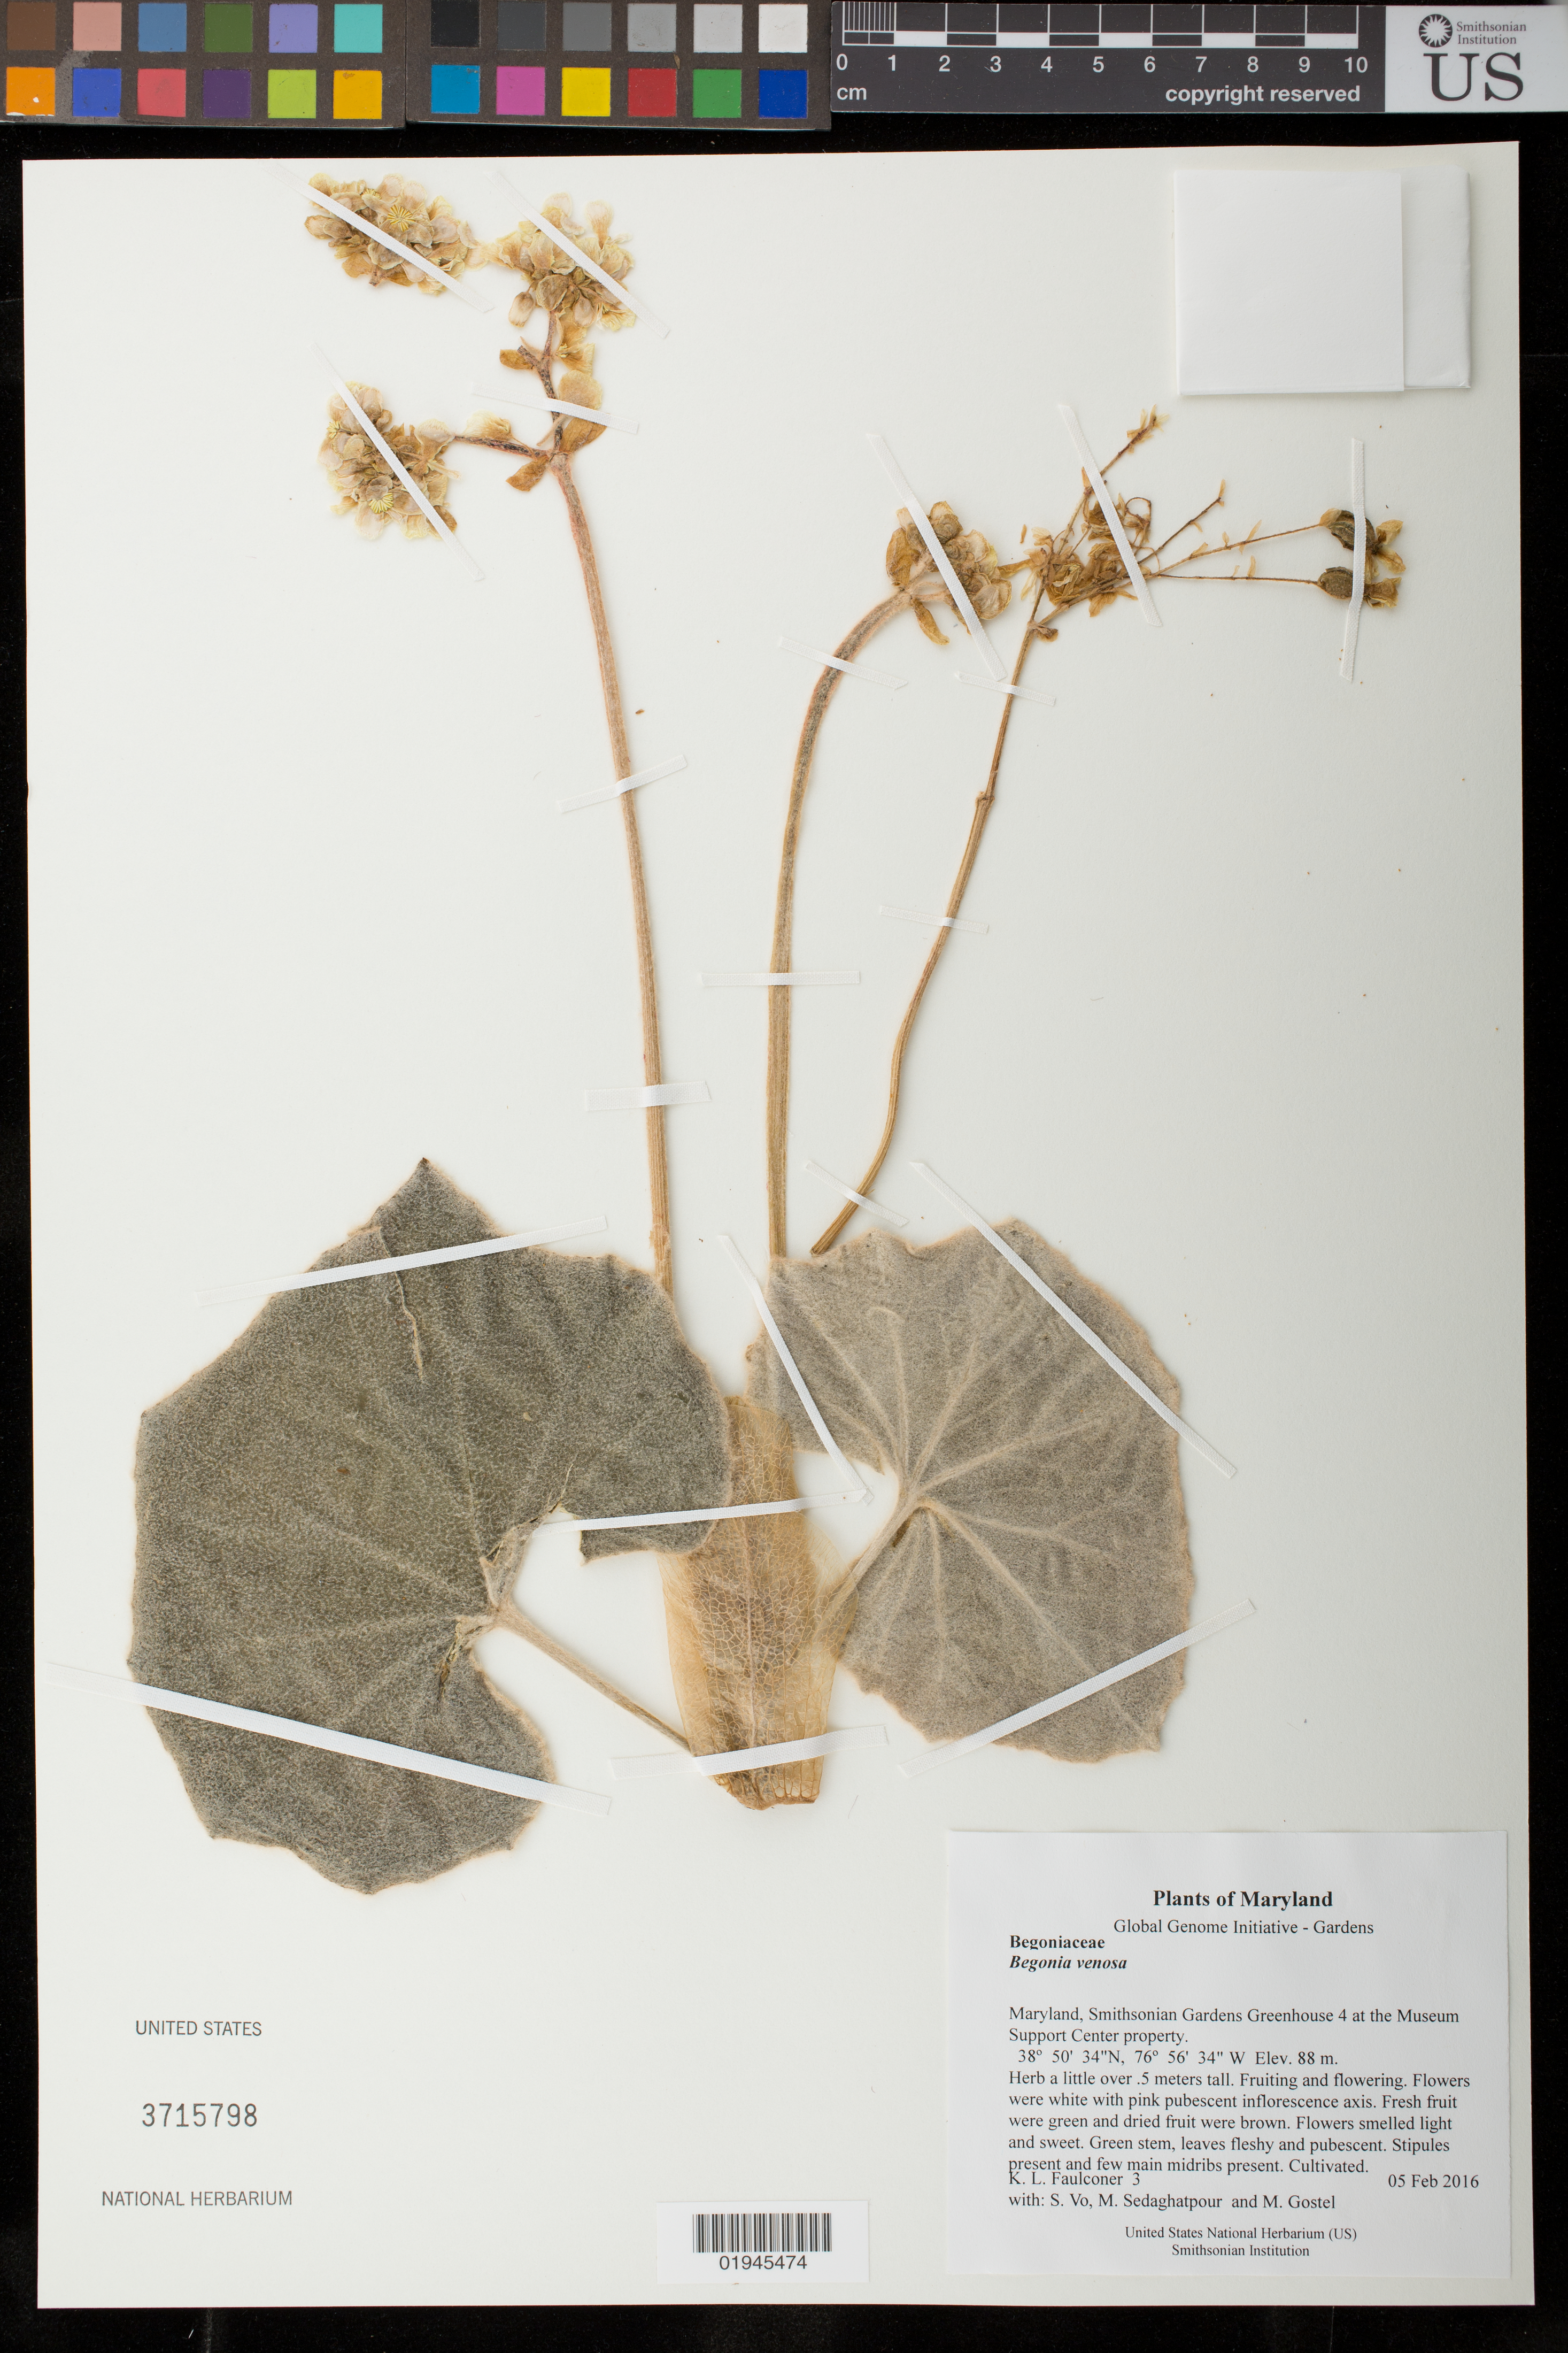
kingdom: Plantae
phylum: Tracheophyta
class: Magnoliopsida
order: Cucurbitales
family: Begoniaceae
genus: Begonia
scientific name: Begonia venosa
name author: Skan ex Hook. f.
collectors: K. L. Faulconer, S. Vo, M. Sedaghatpour & M. R. Gostel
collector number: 3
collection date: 2016-02-05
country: United States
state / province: Maryland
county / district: Prince George's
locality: Smithsonian Gardens Greenhouse 4 at the Museum Support Center property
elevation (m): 88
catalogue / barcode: US 3715798